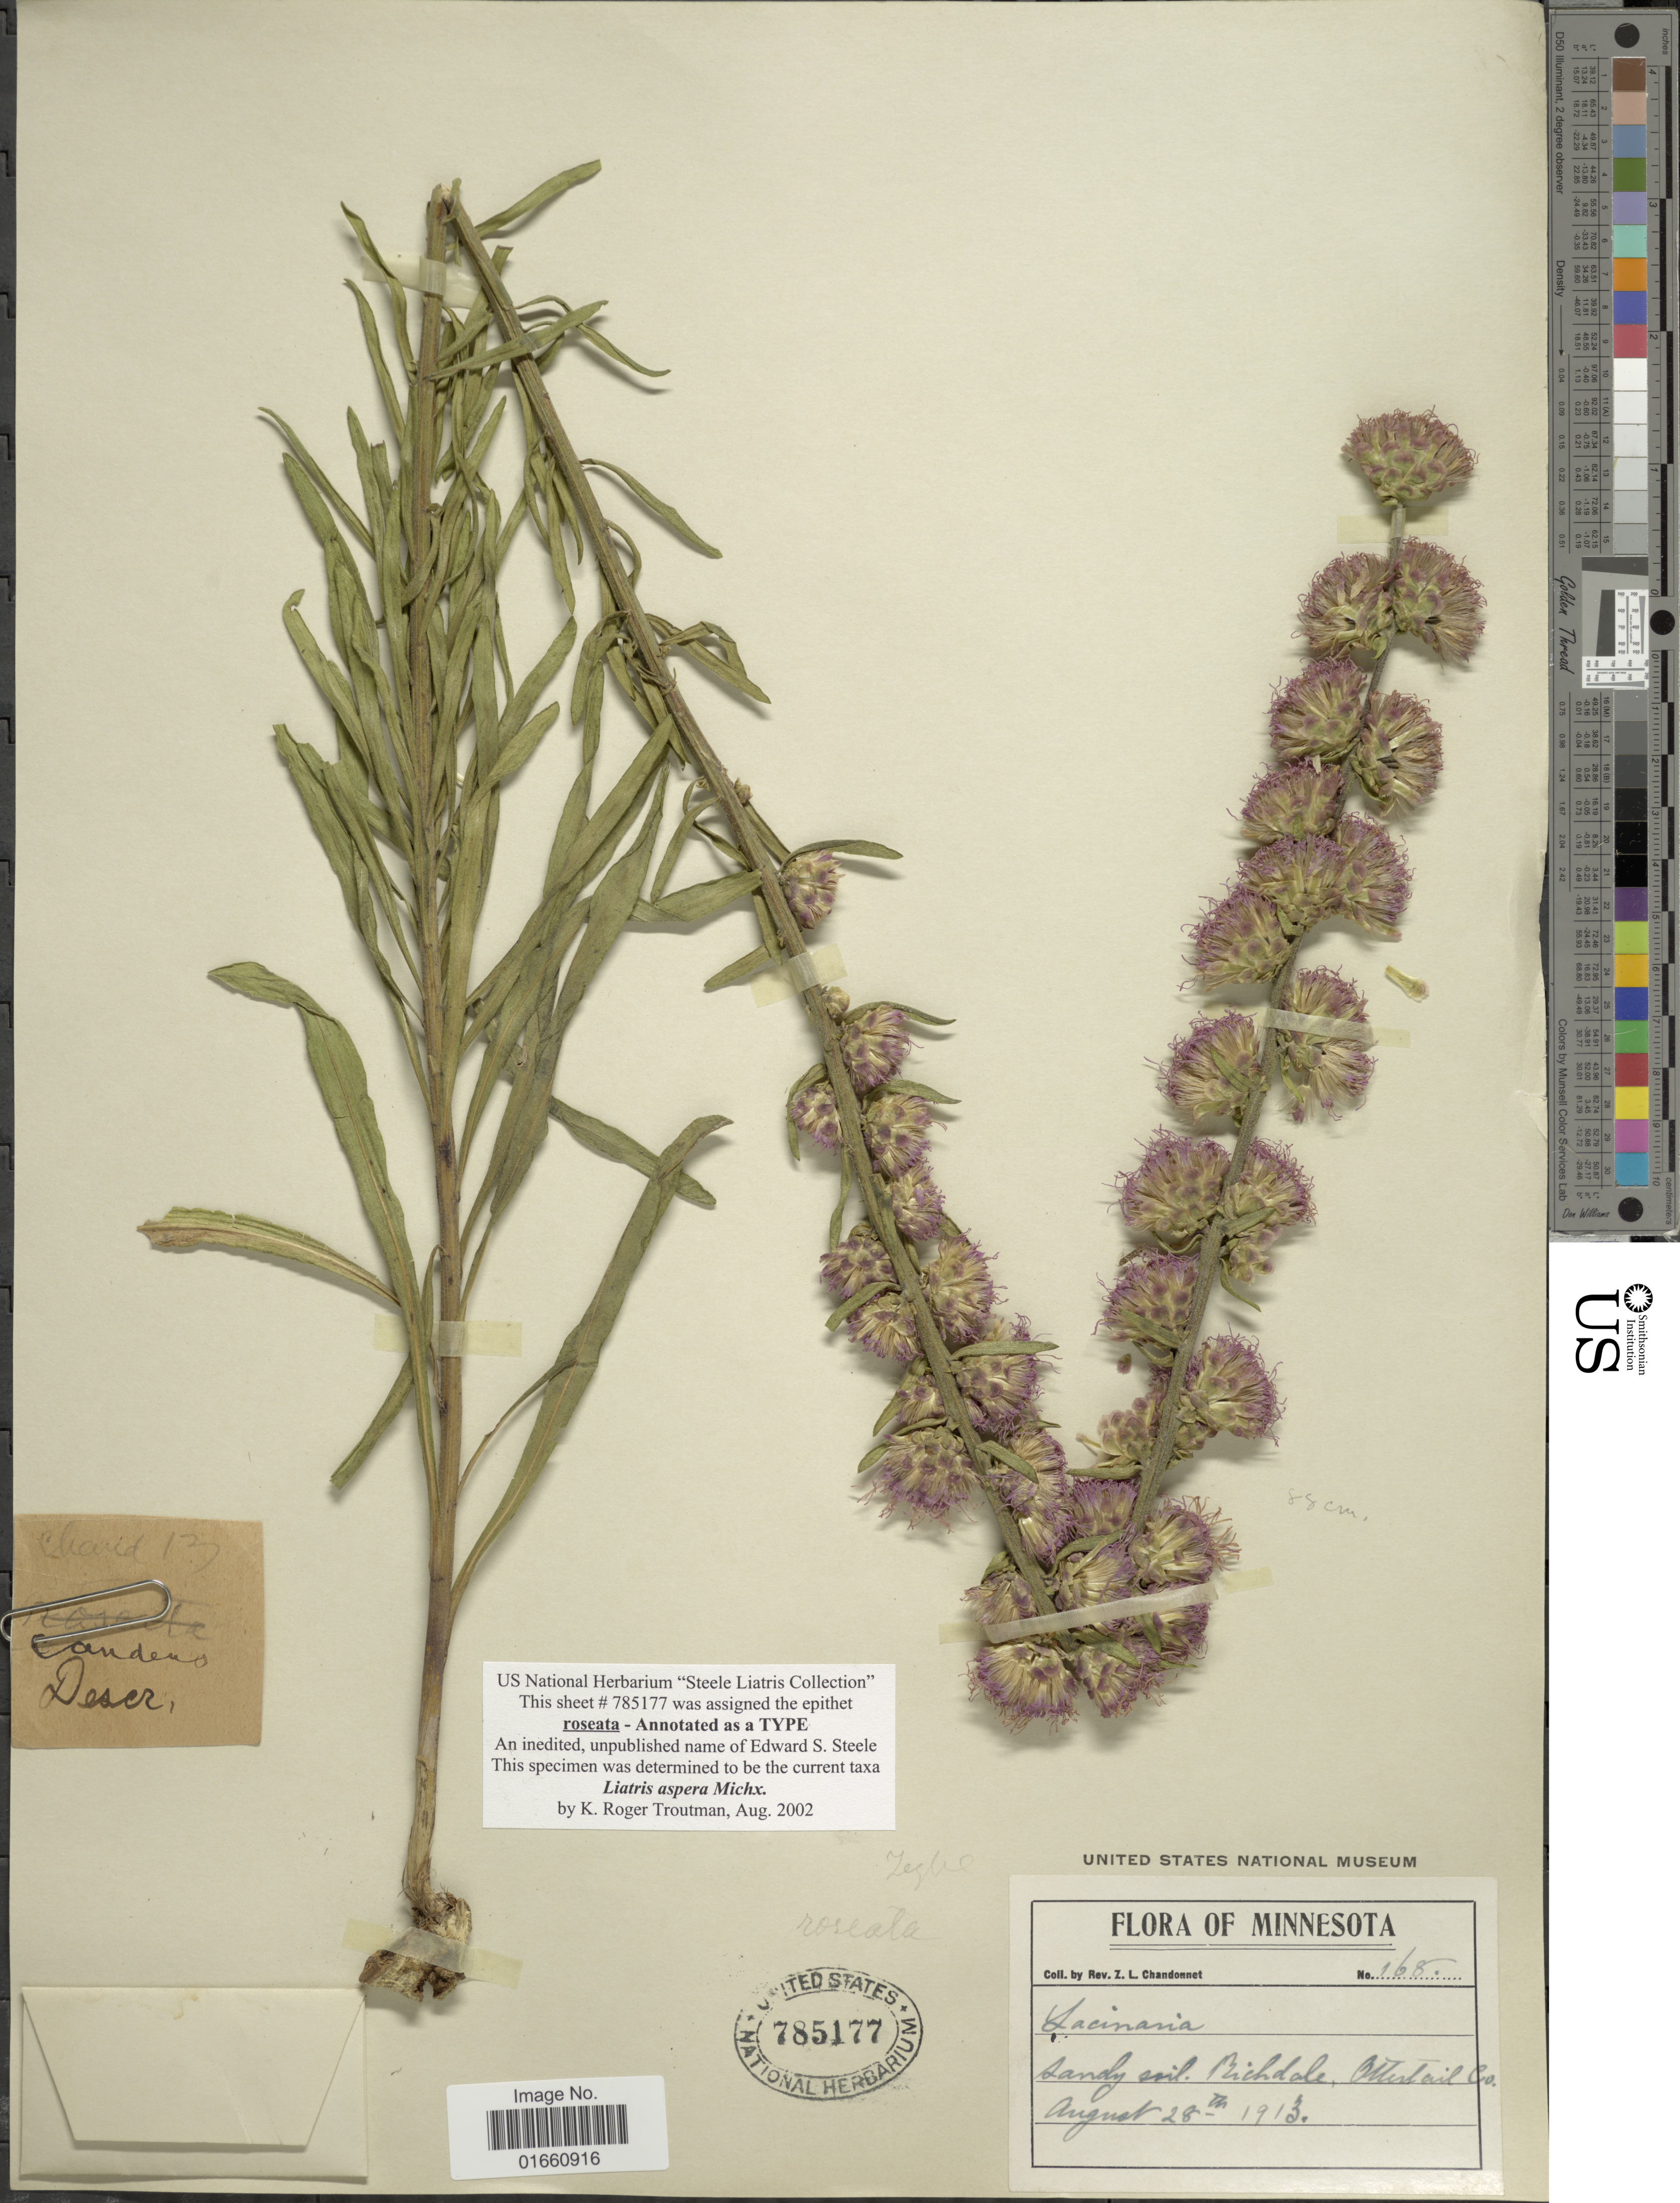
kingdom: Plantae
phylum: Tracheophyta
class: Magnoliopsida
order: Asterales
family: Asteraceae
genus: Liatris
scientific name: Liatris aspera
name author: Michx.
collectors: Z. Chandonnet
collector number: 168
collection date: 1913-08-28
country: United States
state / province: Minnesota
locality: Richdale, Otter Tail Co.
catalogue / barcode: US 785177